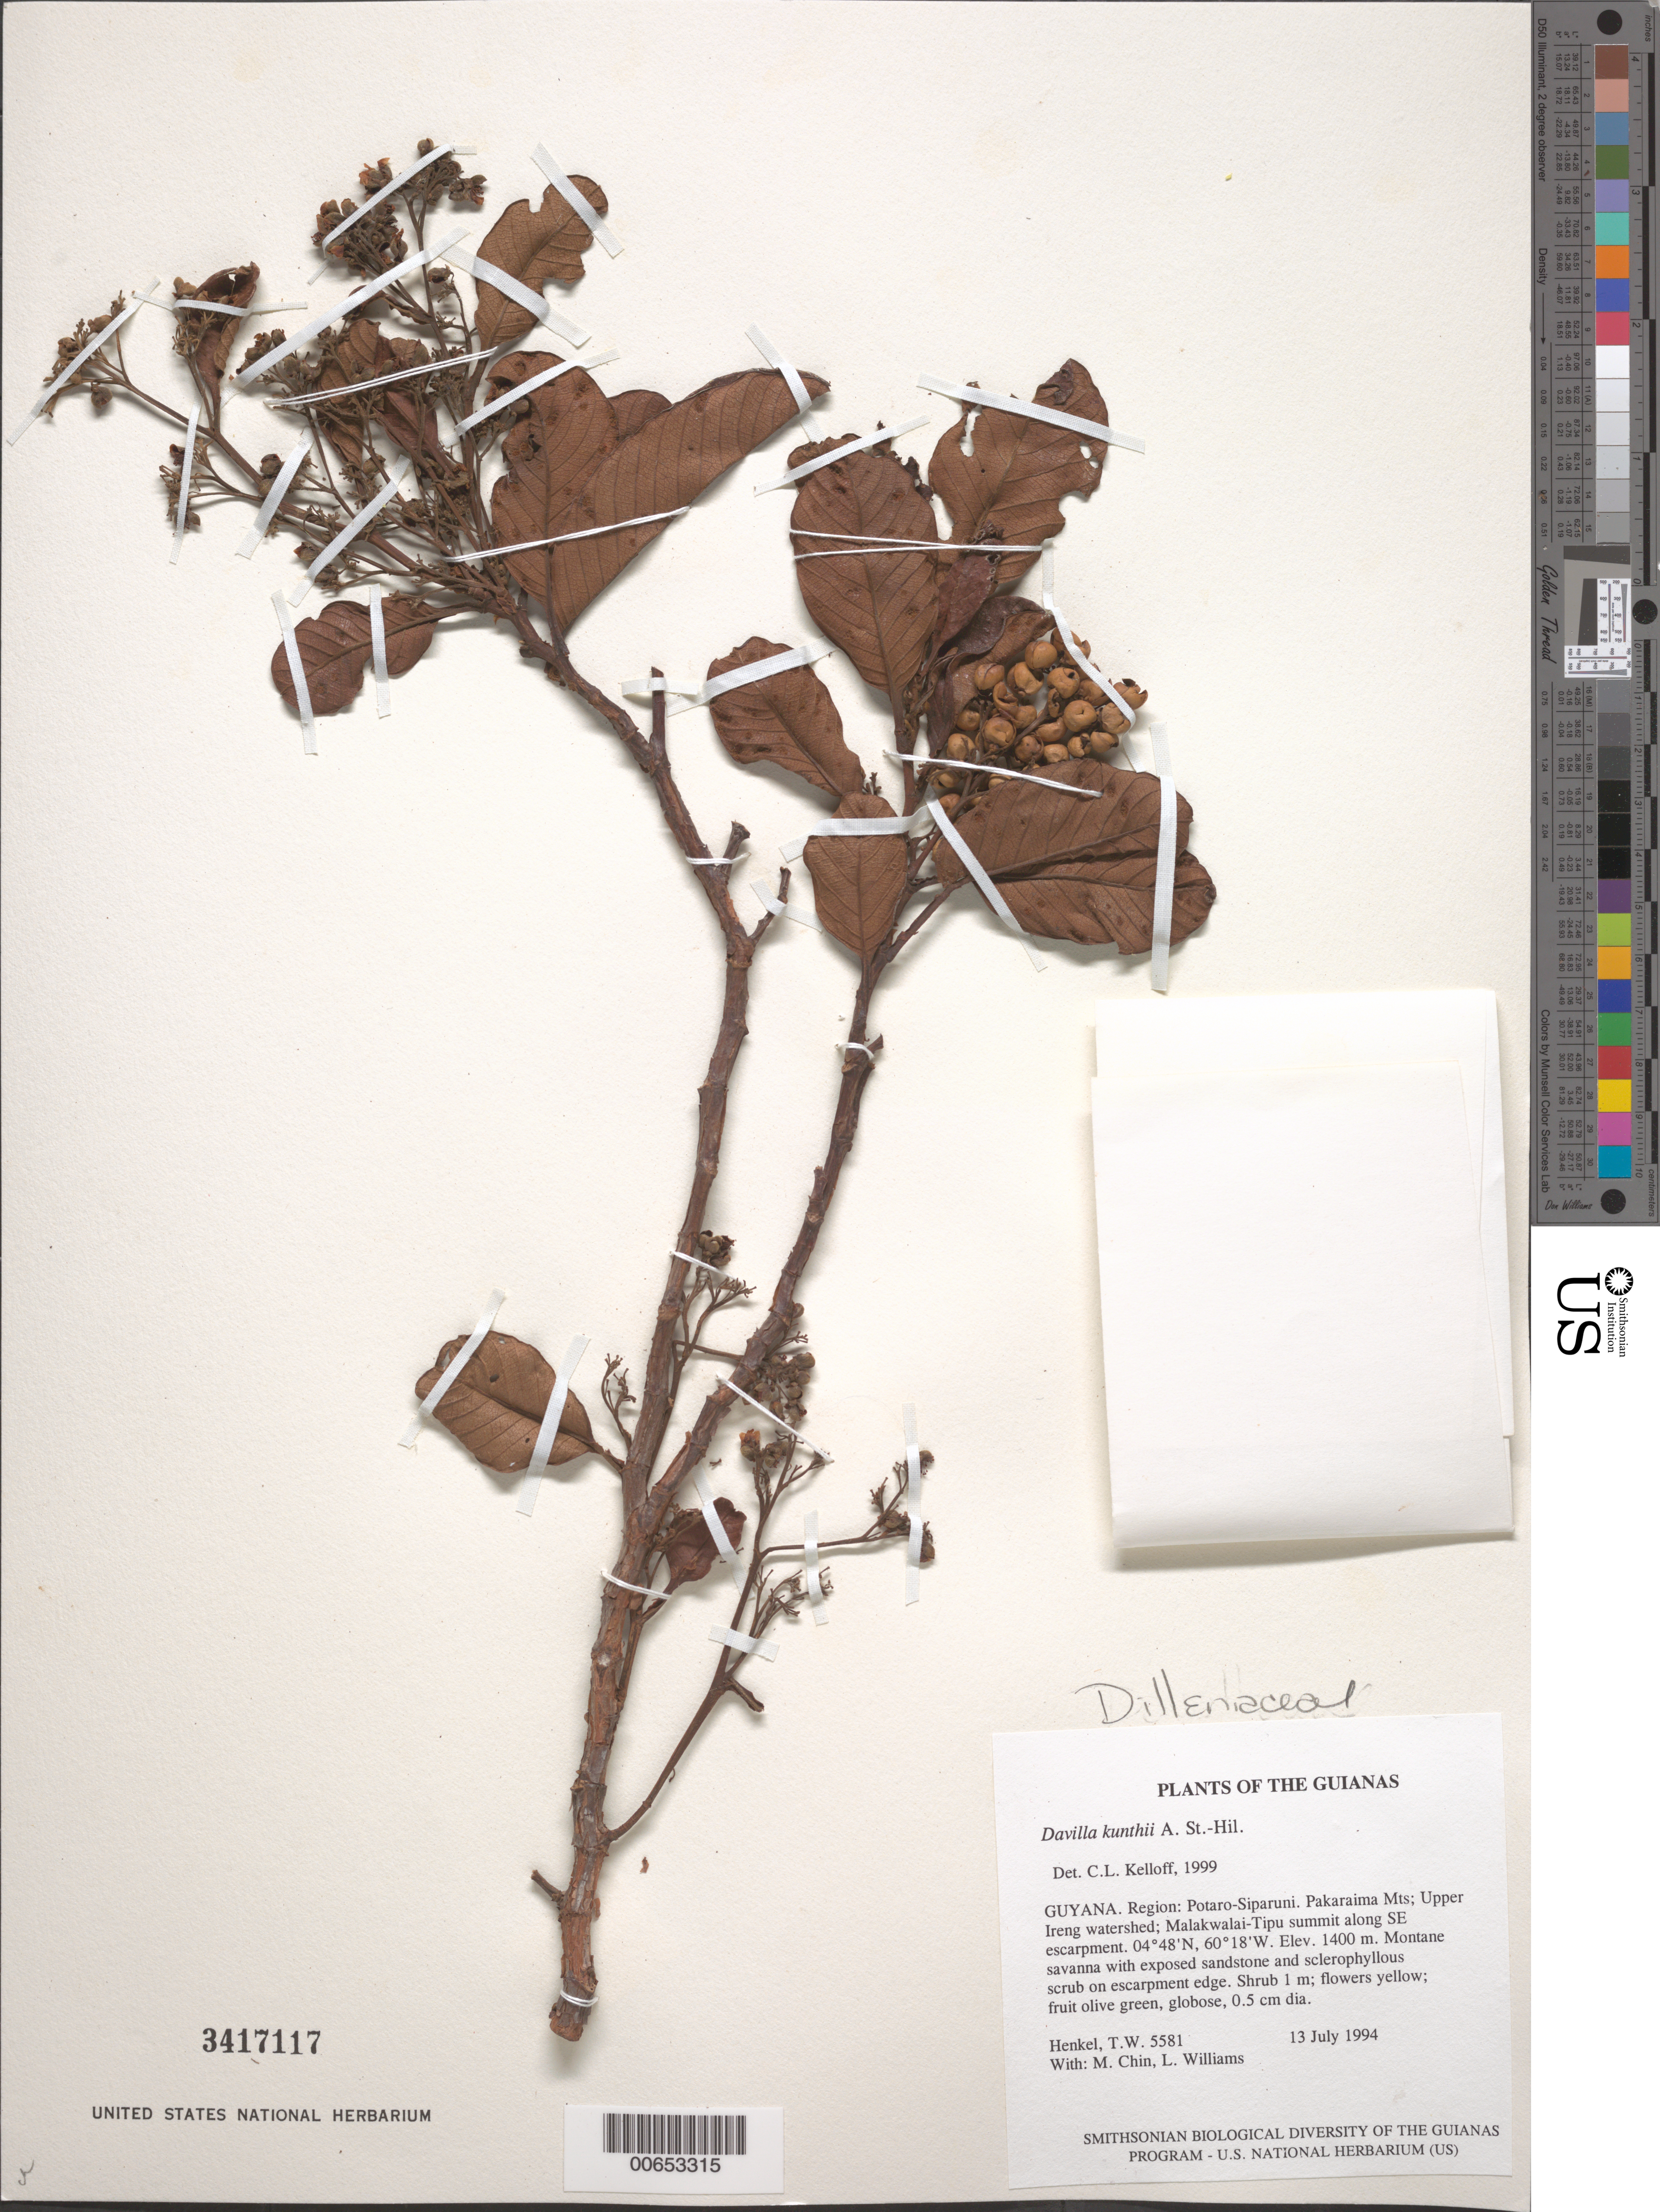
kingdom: Plantae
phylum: Tracheophyta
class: Magnoliopsida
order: Dilleniales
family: Dilleniaceae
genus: Davilla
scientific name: Davilla kunthii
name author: A. St.-Hil.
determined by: Kelloff, Carol L., (US), Smithsonian Institution - National Museum of Natural History (UNITED STATES)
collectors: T. Henkel, M. Chin & L. Williams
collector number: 5581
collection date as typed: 13 July 1994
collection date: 1994-07-13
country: Guyana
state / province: Potaro-Siparuni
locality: Pakaraima Mts; Upper Ireng watershed; Malakwalai-Tipu summit along SE escarpment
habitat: Montane savanna with exposed sandstone and sclerophyllous scrub on escarpment edge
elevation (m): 1400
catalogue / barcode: US 3417117